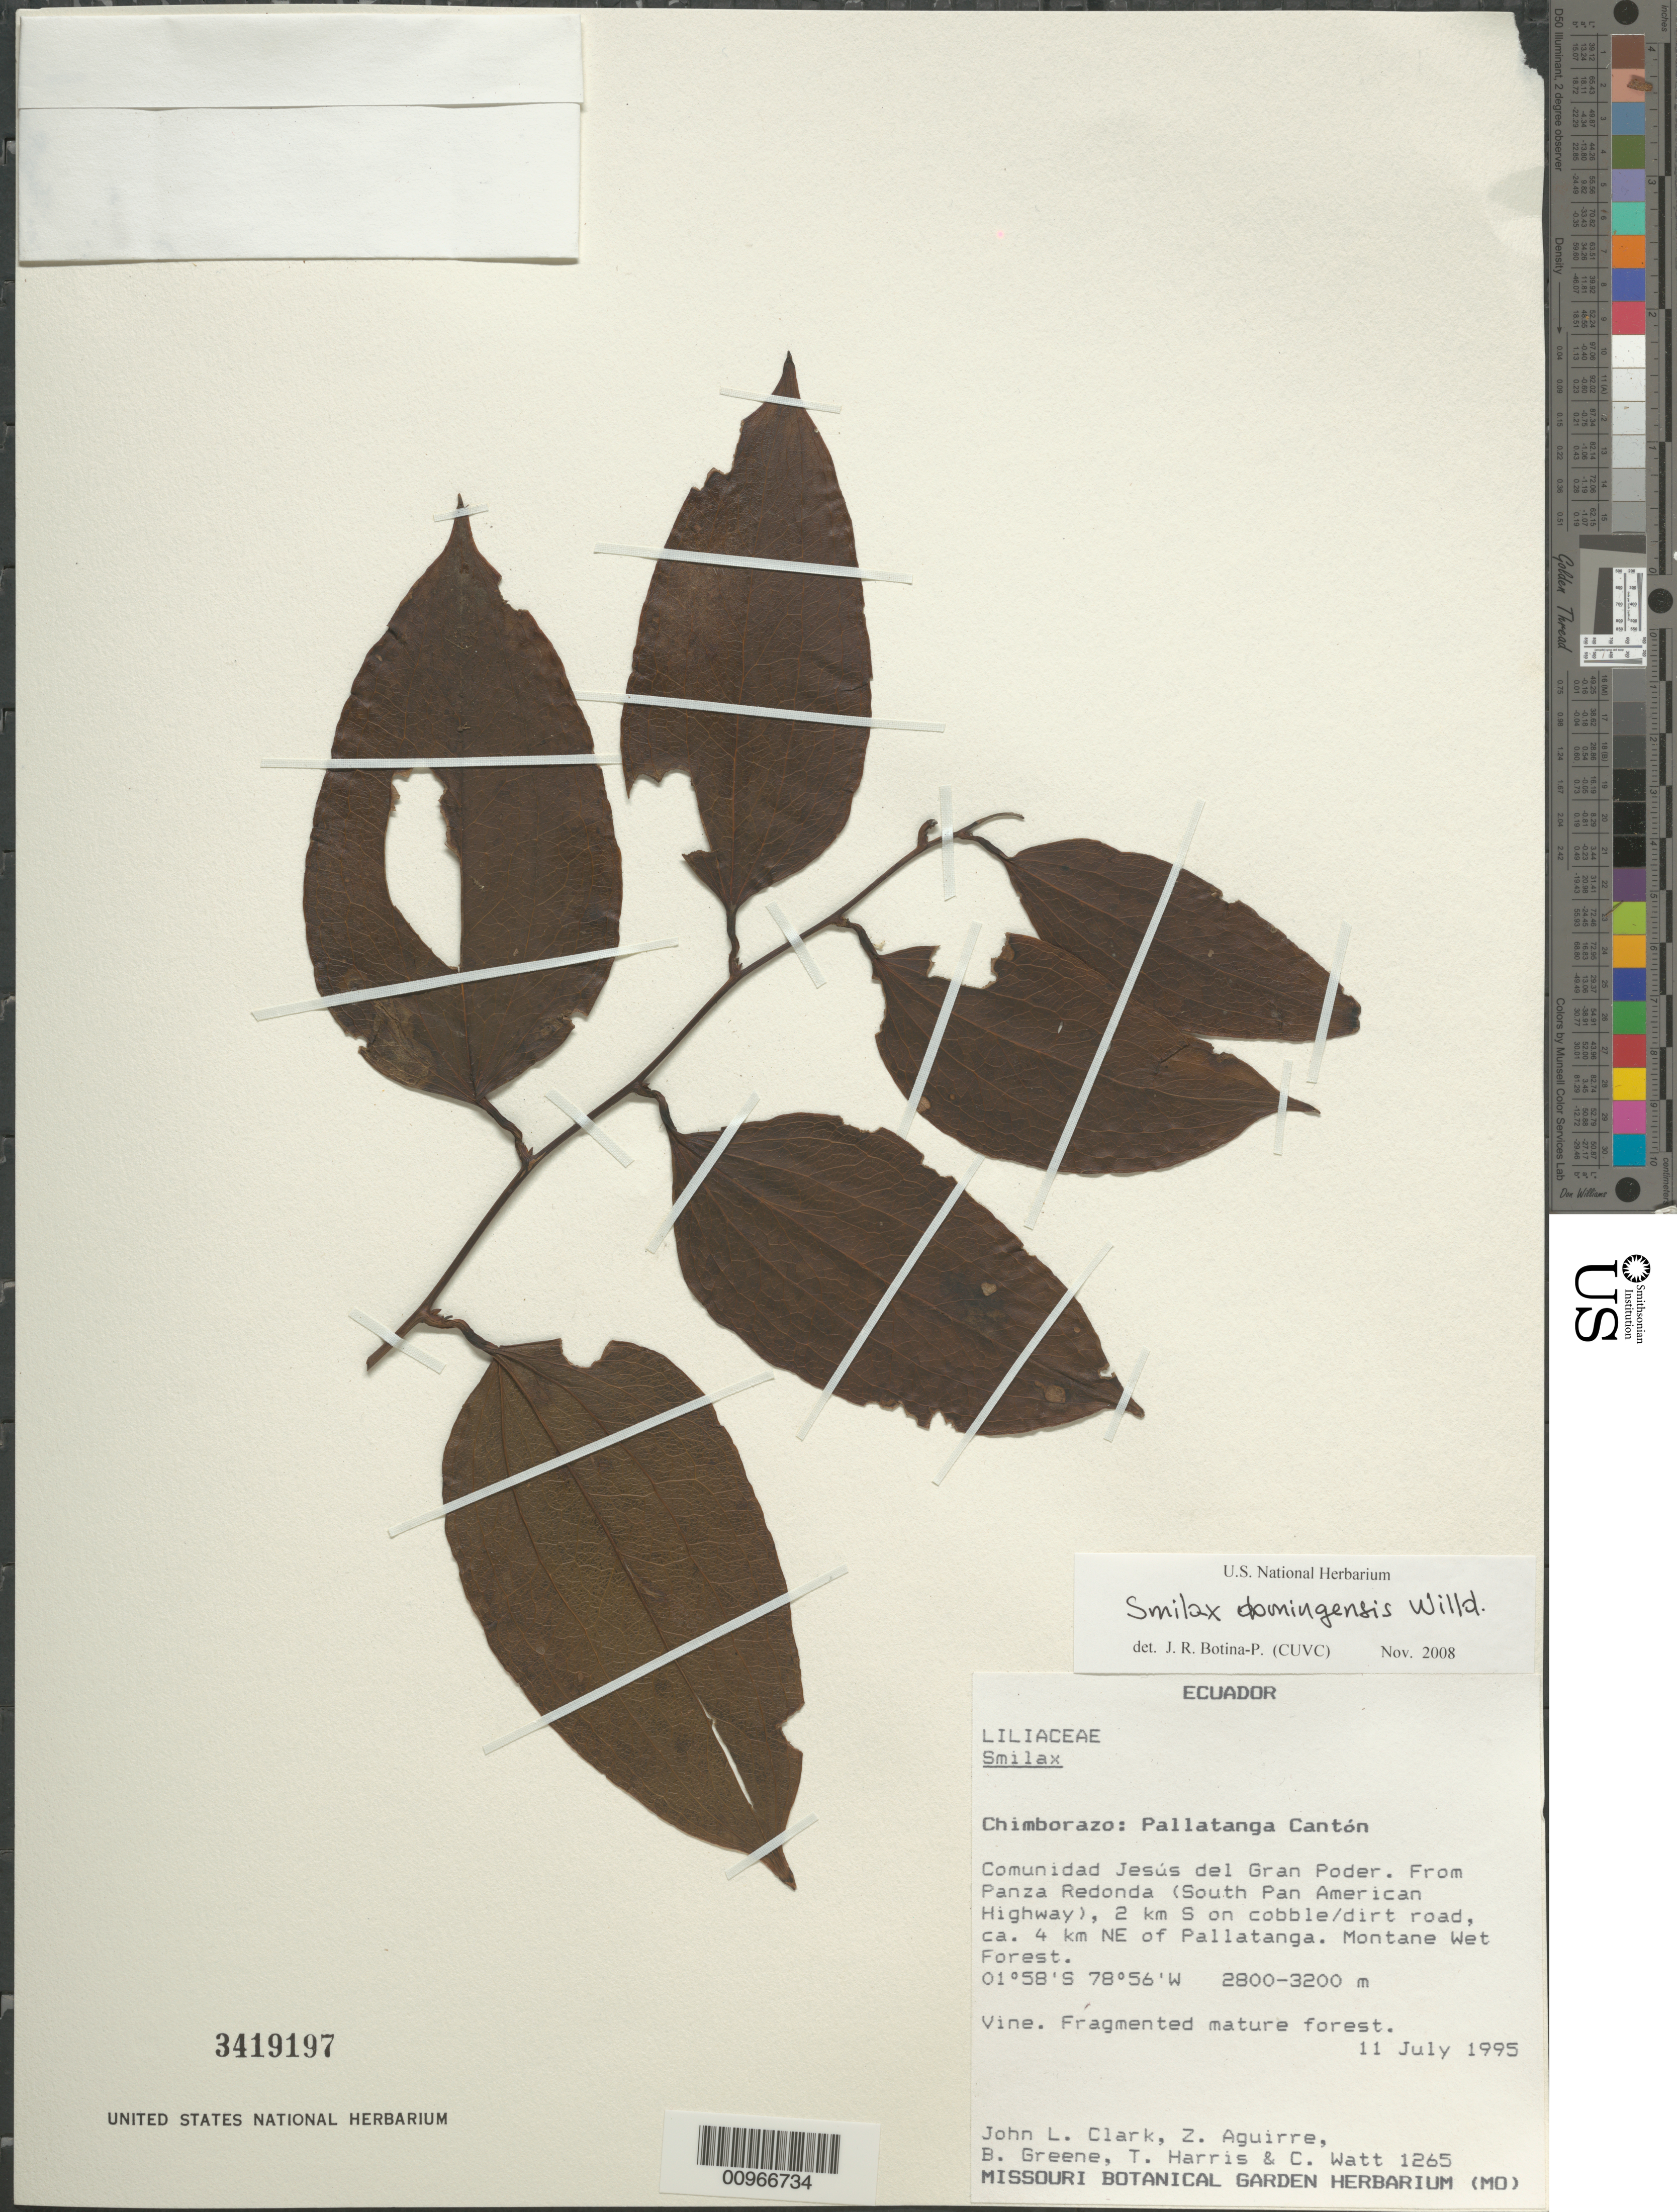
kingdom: Plantae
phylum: Tracheophyta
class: Liliopsida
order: Liliales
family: Smilacaceae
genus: Smilax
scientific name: Smilax domingensis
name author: Willd.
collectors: J. L. Clark, B. Greene, Z. Aquirre, T. Harris & C. Watt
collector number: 1265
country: Ecuador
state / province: Chimborazo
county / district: Pallatanga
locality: Comunidad Jesus del Gran Poder, from panza Redonda, NE of pallatanga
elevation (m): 2800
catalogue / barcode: US 3419197